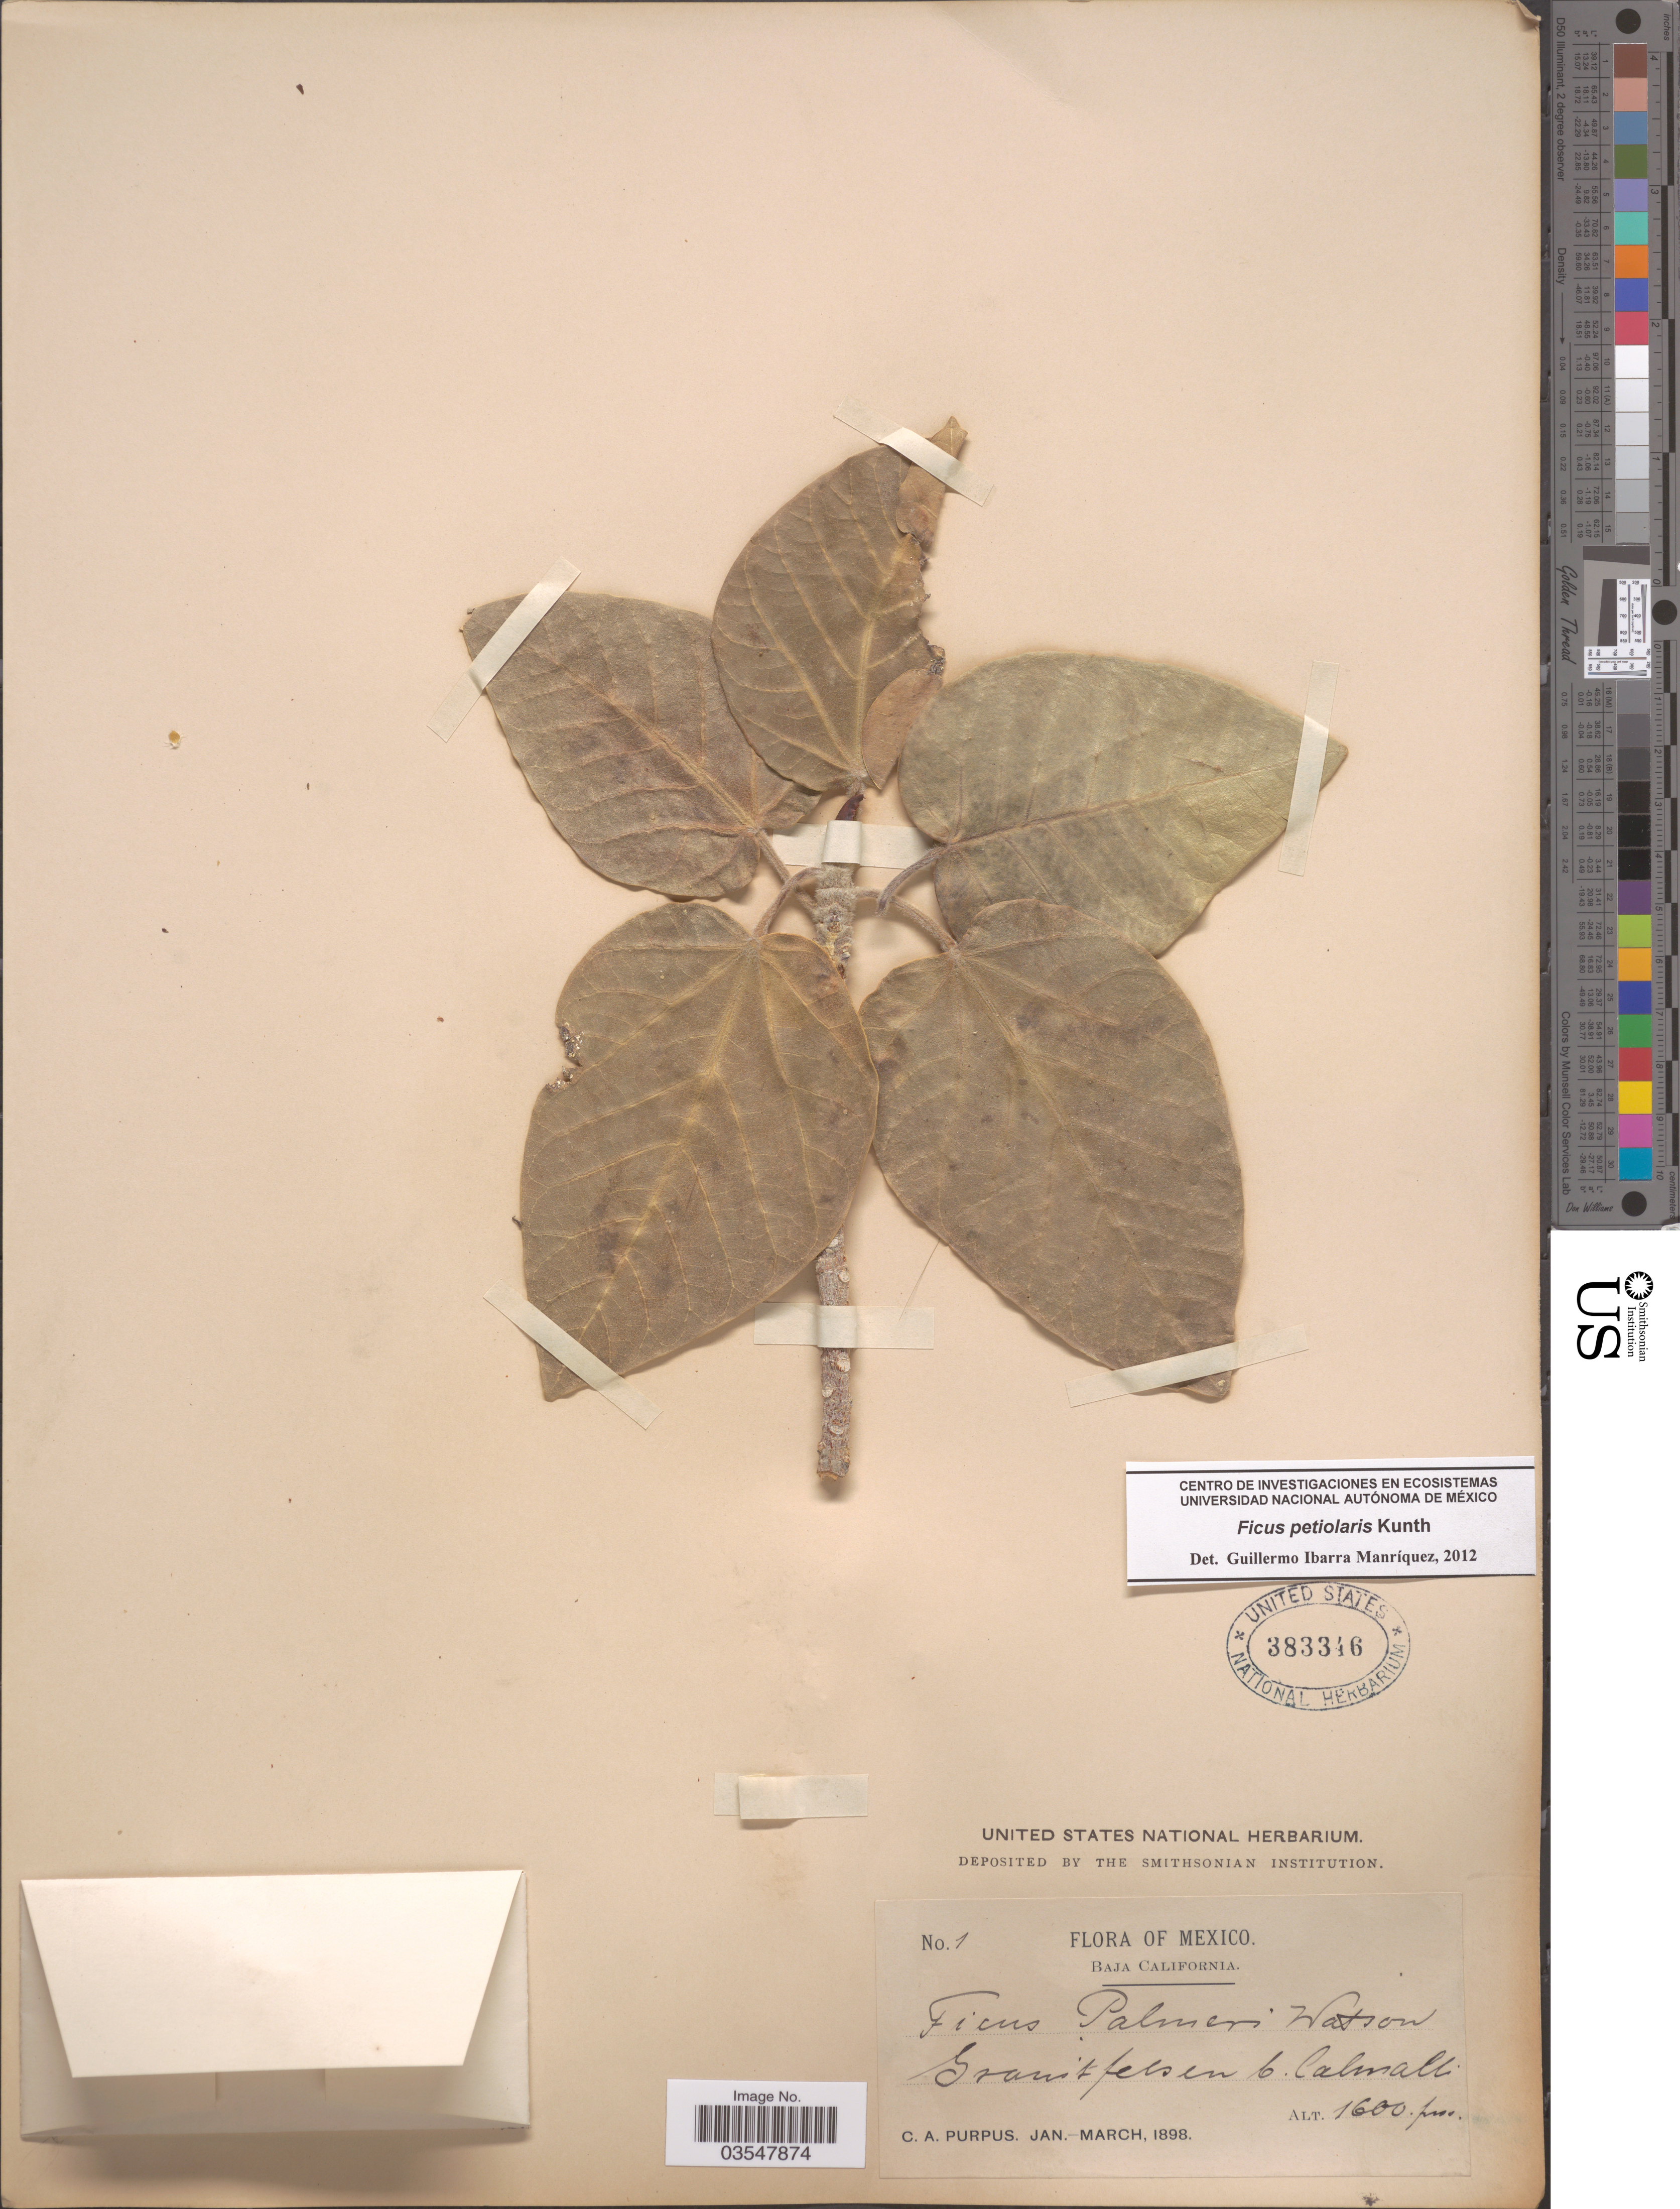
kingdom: Plantae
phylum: Tracheophyta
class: Magnoliopsida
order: Rosales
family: Moraceae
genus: Ficus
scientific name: Ficus petiolaris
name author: Kunth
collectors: C. A. Purpus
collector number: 1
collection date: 1898-01/1898-03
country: Mexico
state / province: Baja California Norte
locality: Granit felsen (German translation: Granite Rock) C. Calmalli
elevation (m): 1600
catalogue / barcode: US 383346